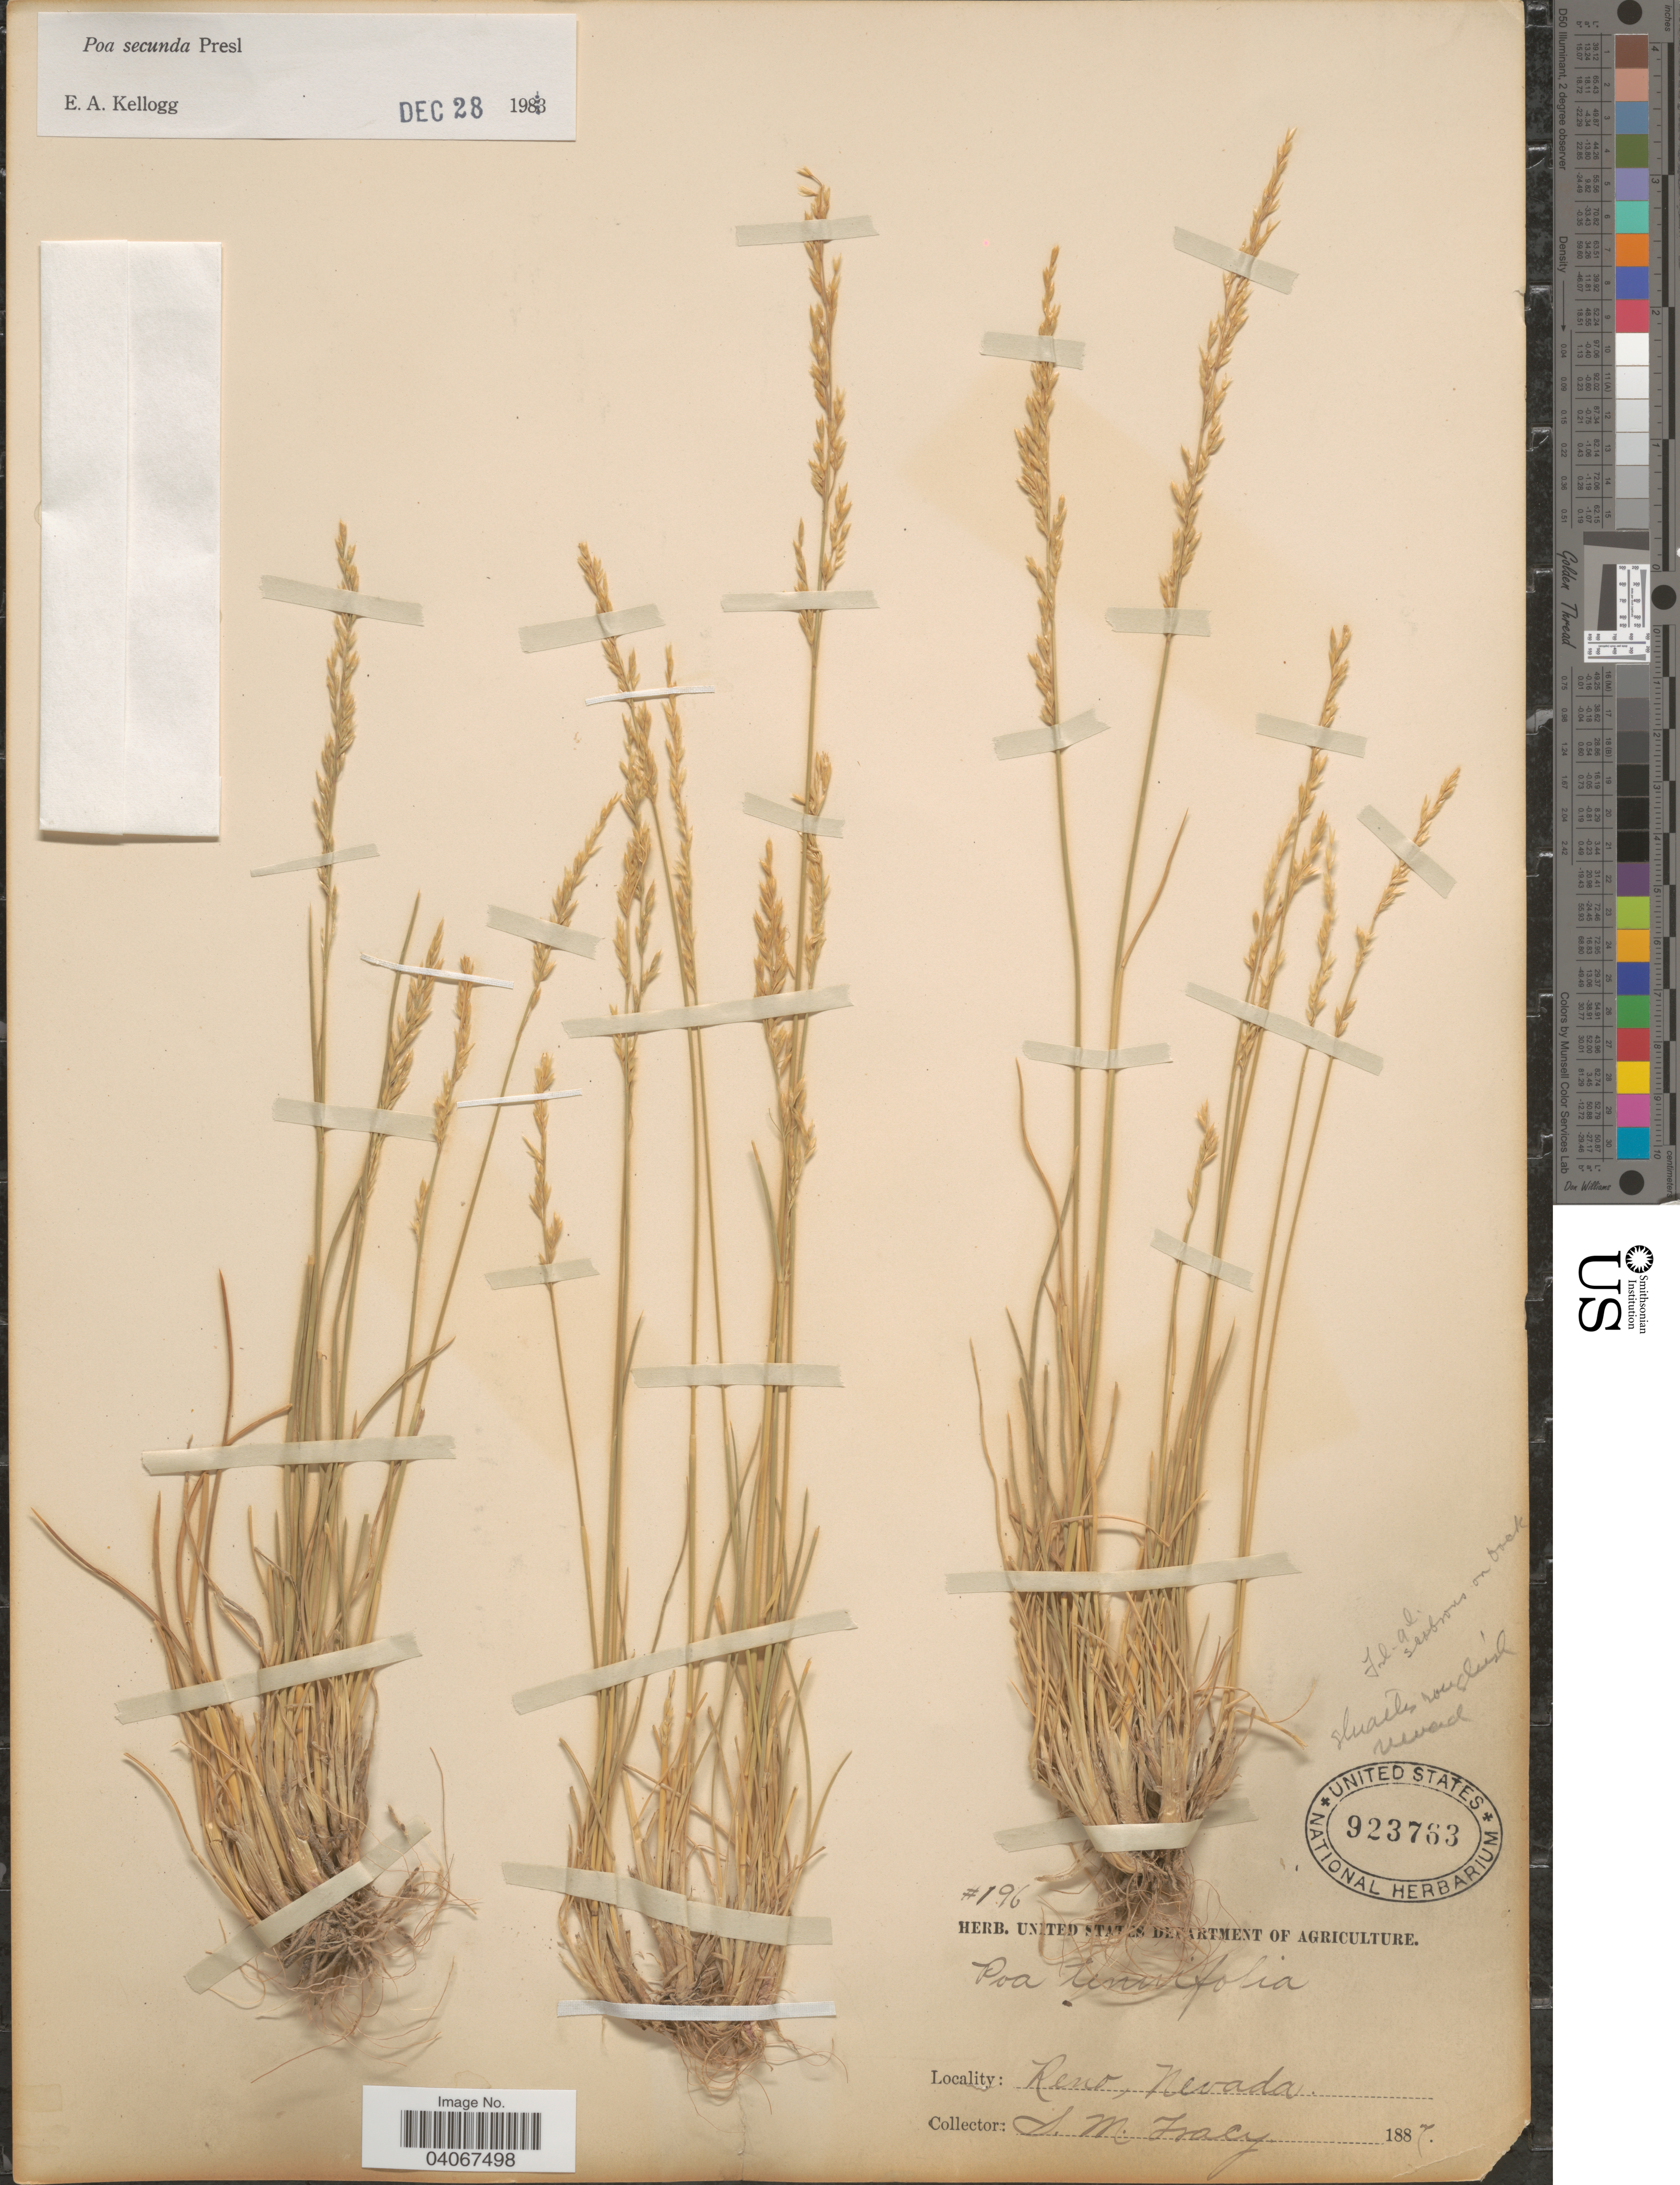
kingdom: Plantae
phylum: Tracheophyta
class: Liliopsida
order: Poales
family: Poaceae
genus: Poa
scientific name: Poa secunda subsp. secunda var. secunda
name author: J. Presl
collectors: S. M. Tracy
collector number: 196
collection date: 1887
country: United States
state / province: Nevada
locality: Reno.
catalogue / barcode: US 923763